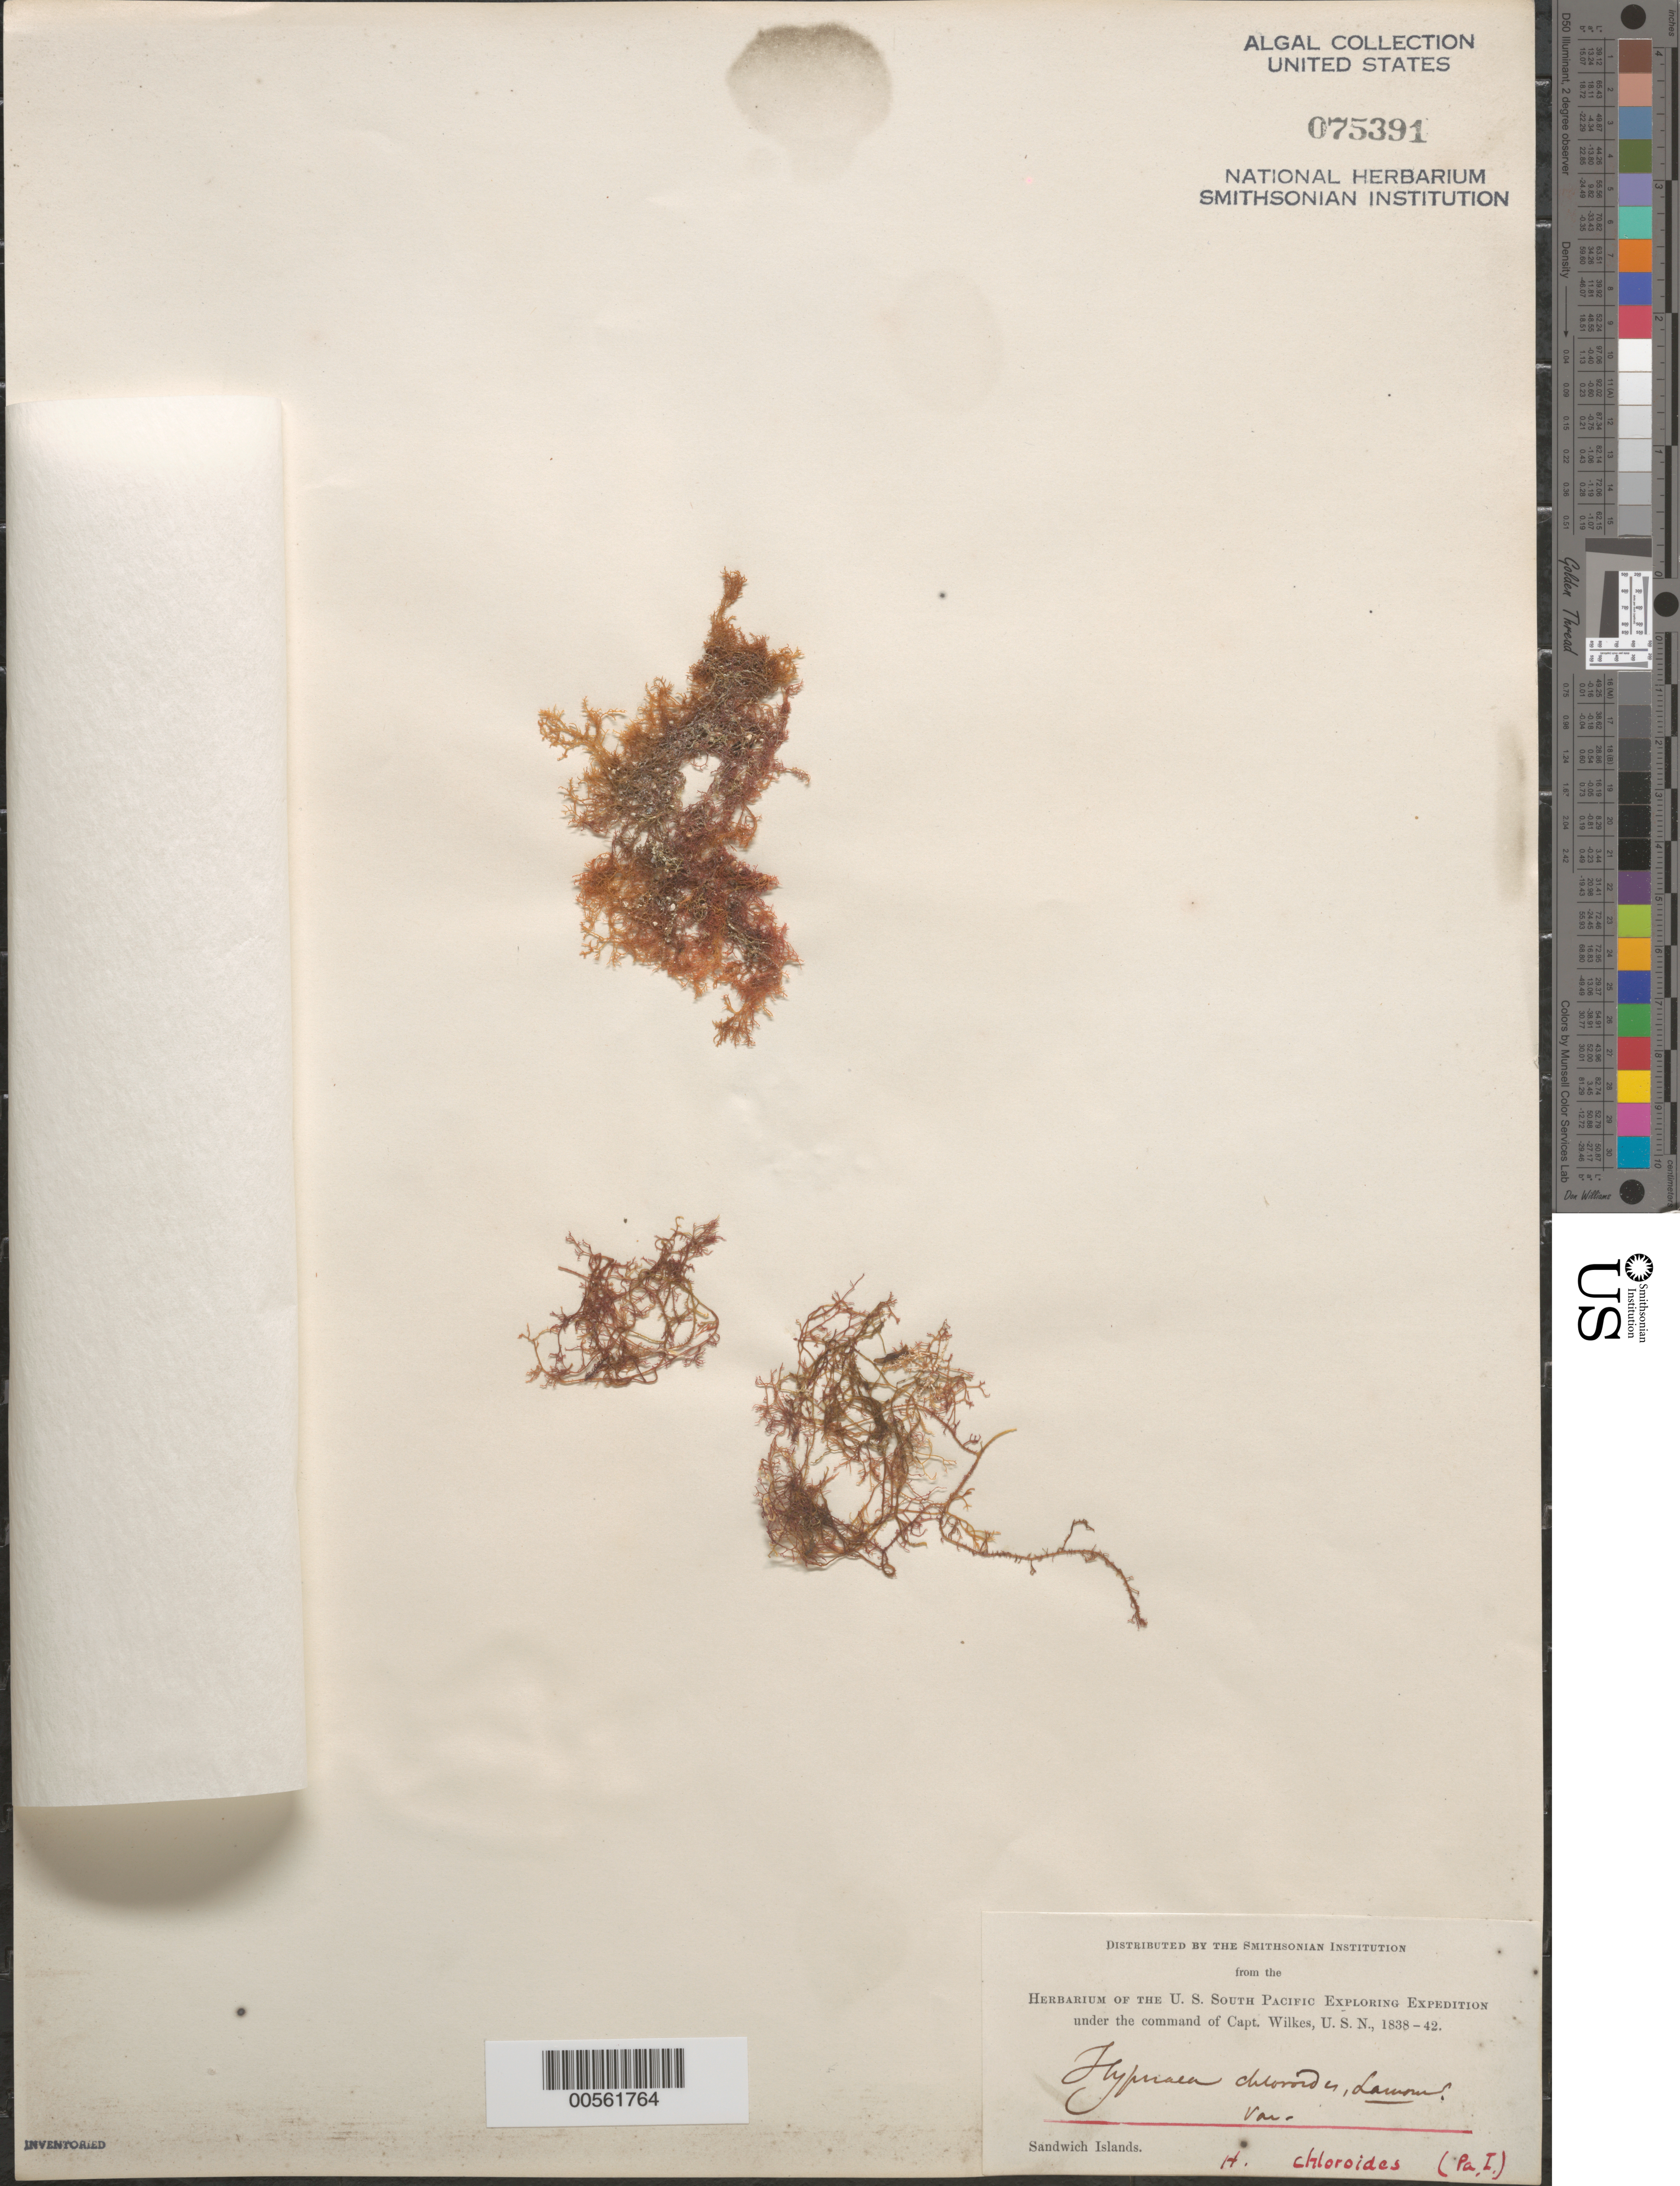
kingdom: Plantae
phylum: Rhodophyta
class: Florideophyceae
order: Gigartinales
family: Cystocloniaceae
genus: Hypnea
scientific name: Hypnea chloroides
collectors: W. D. Brackenridge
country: United States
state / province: Hawaii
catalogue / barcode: US 75391